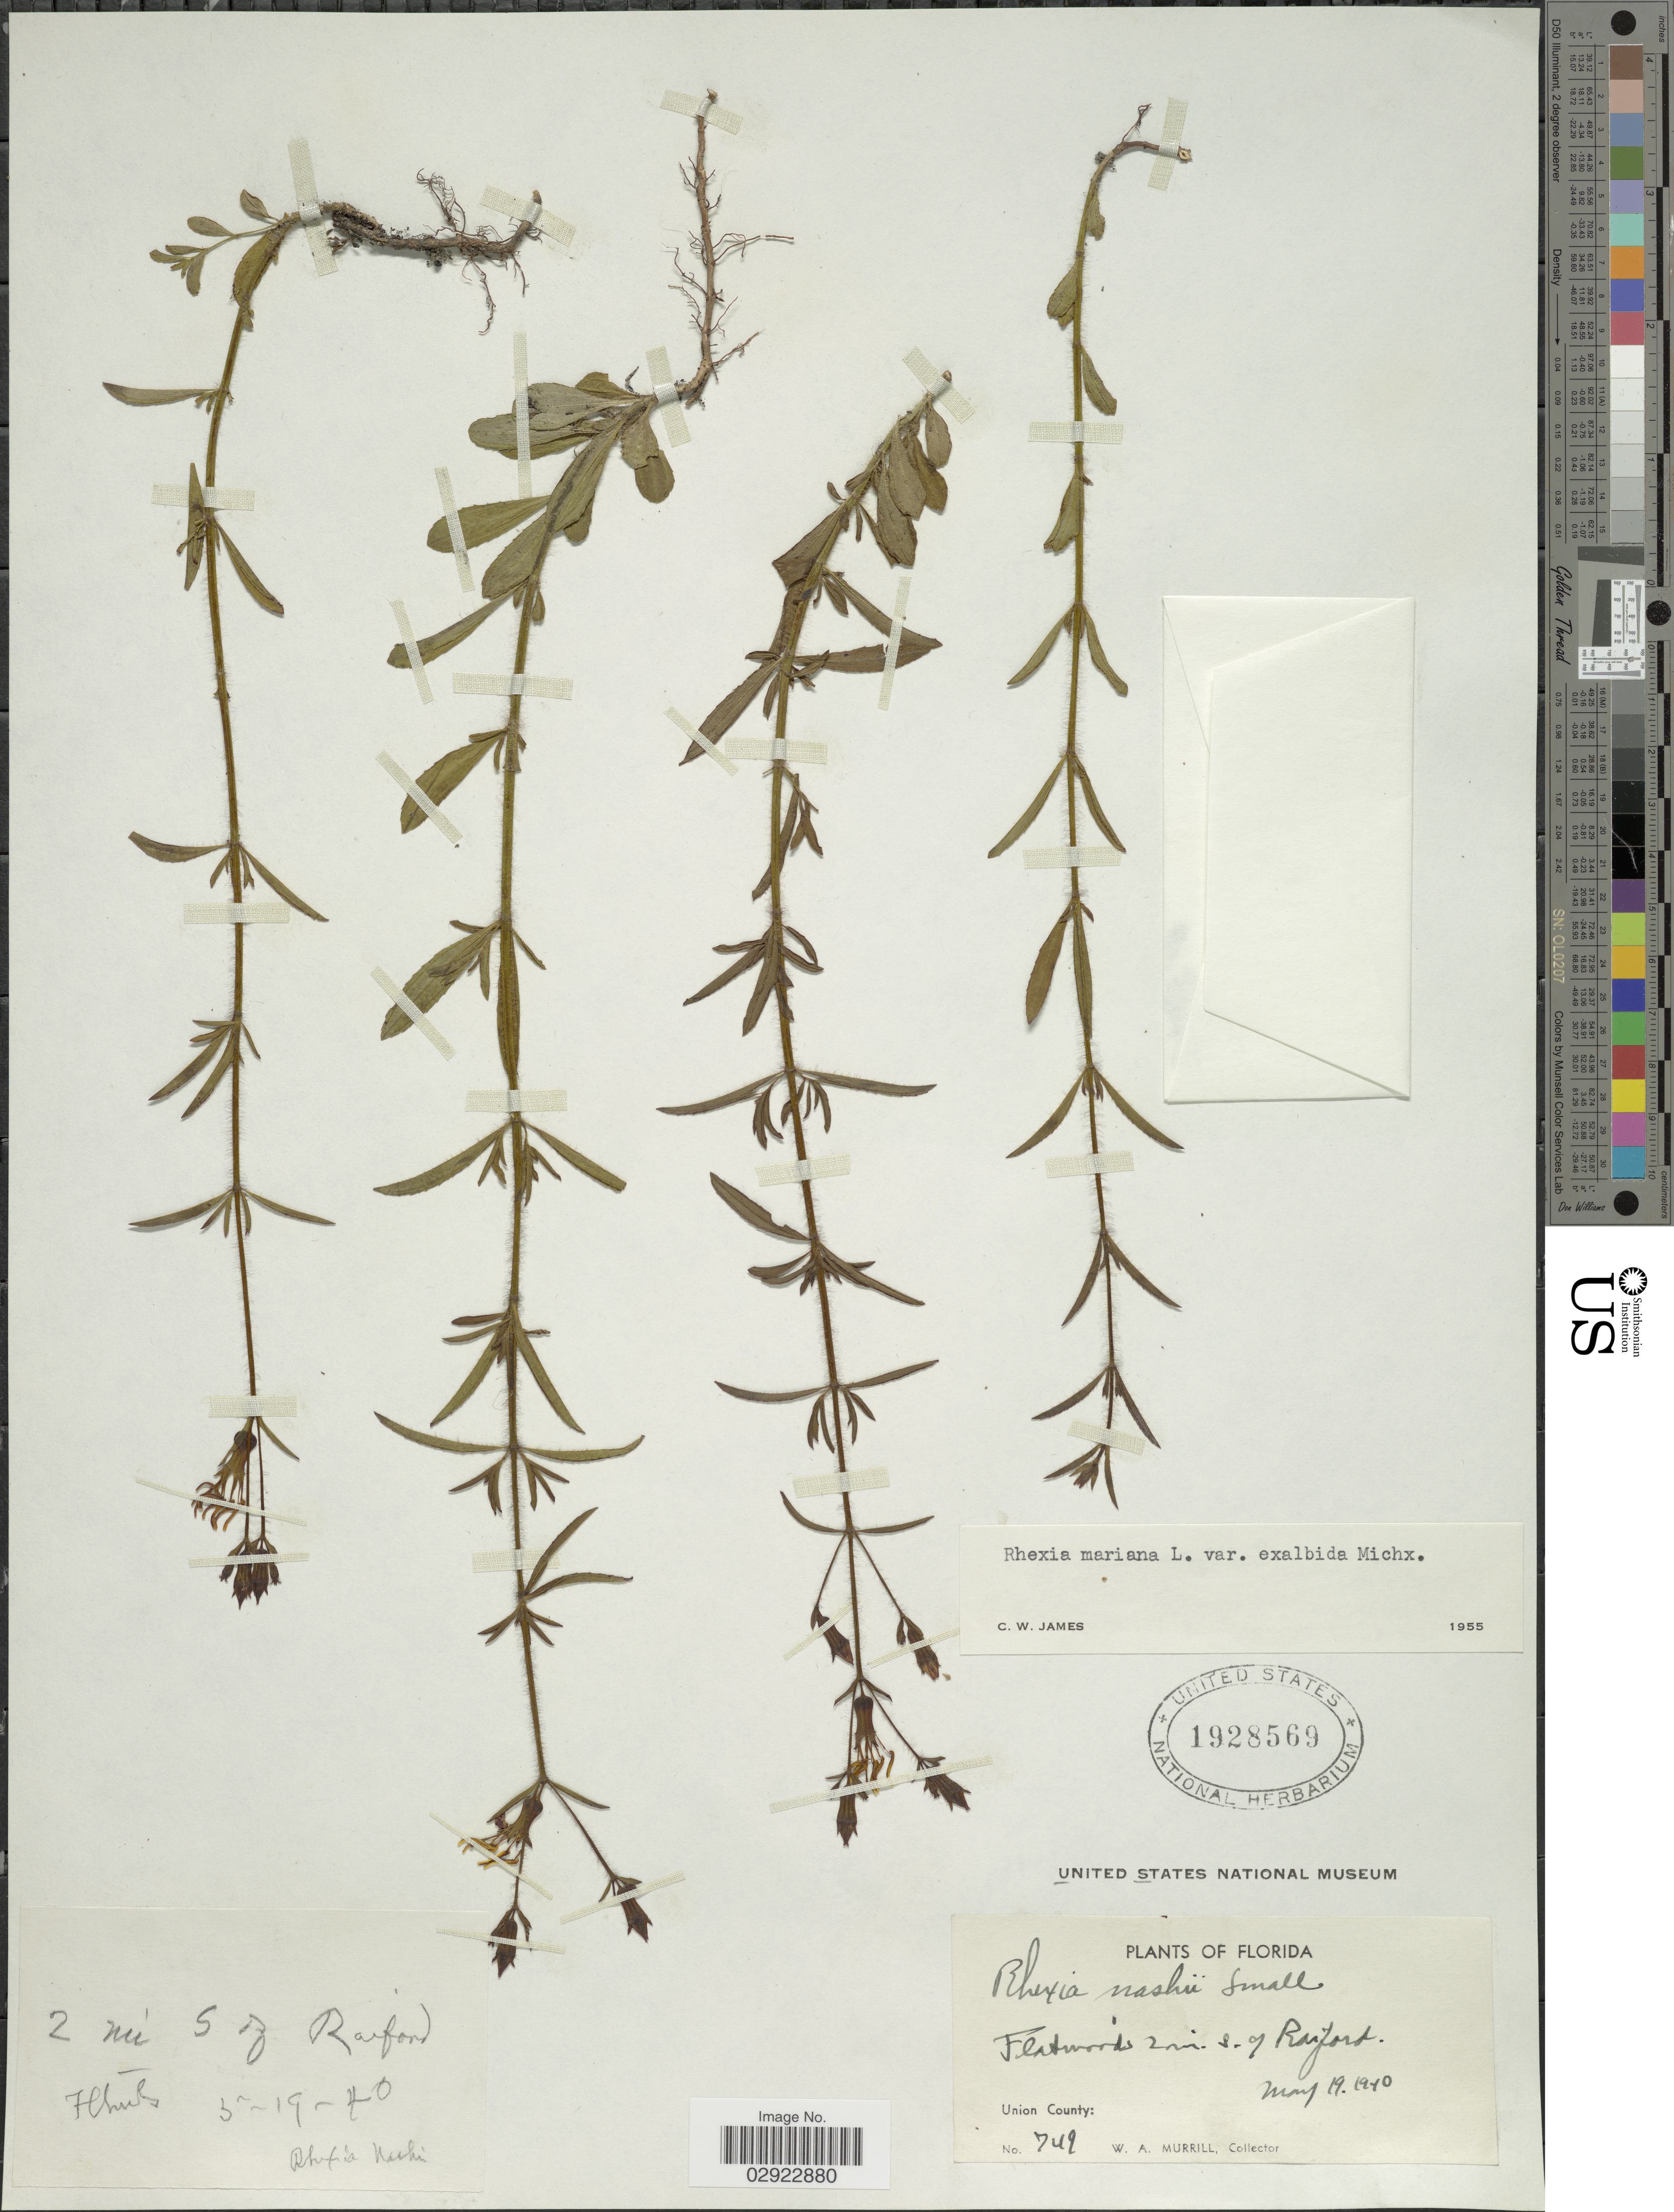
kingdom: Plantae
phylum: Tracheophyta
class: Magnoliopsida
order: Myrtales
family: Melastomataceae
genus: Rhexia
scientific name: Rhexia mariana var. exalbida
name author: Michx.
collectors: W. A. Murrill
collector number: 749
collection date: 1940-05-19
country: United States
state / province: Florida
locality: Flatwoods 2 mi. S. of Raiford. Union County.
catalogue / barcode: US 1928569